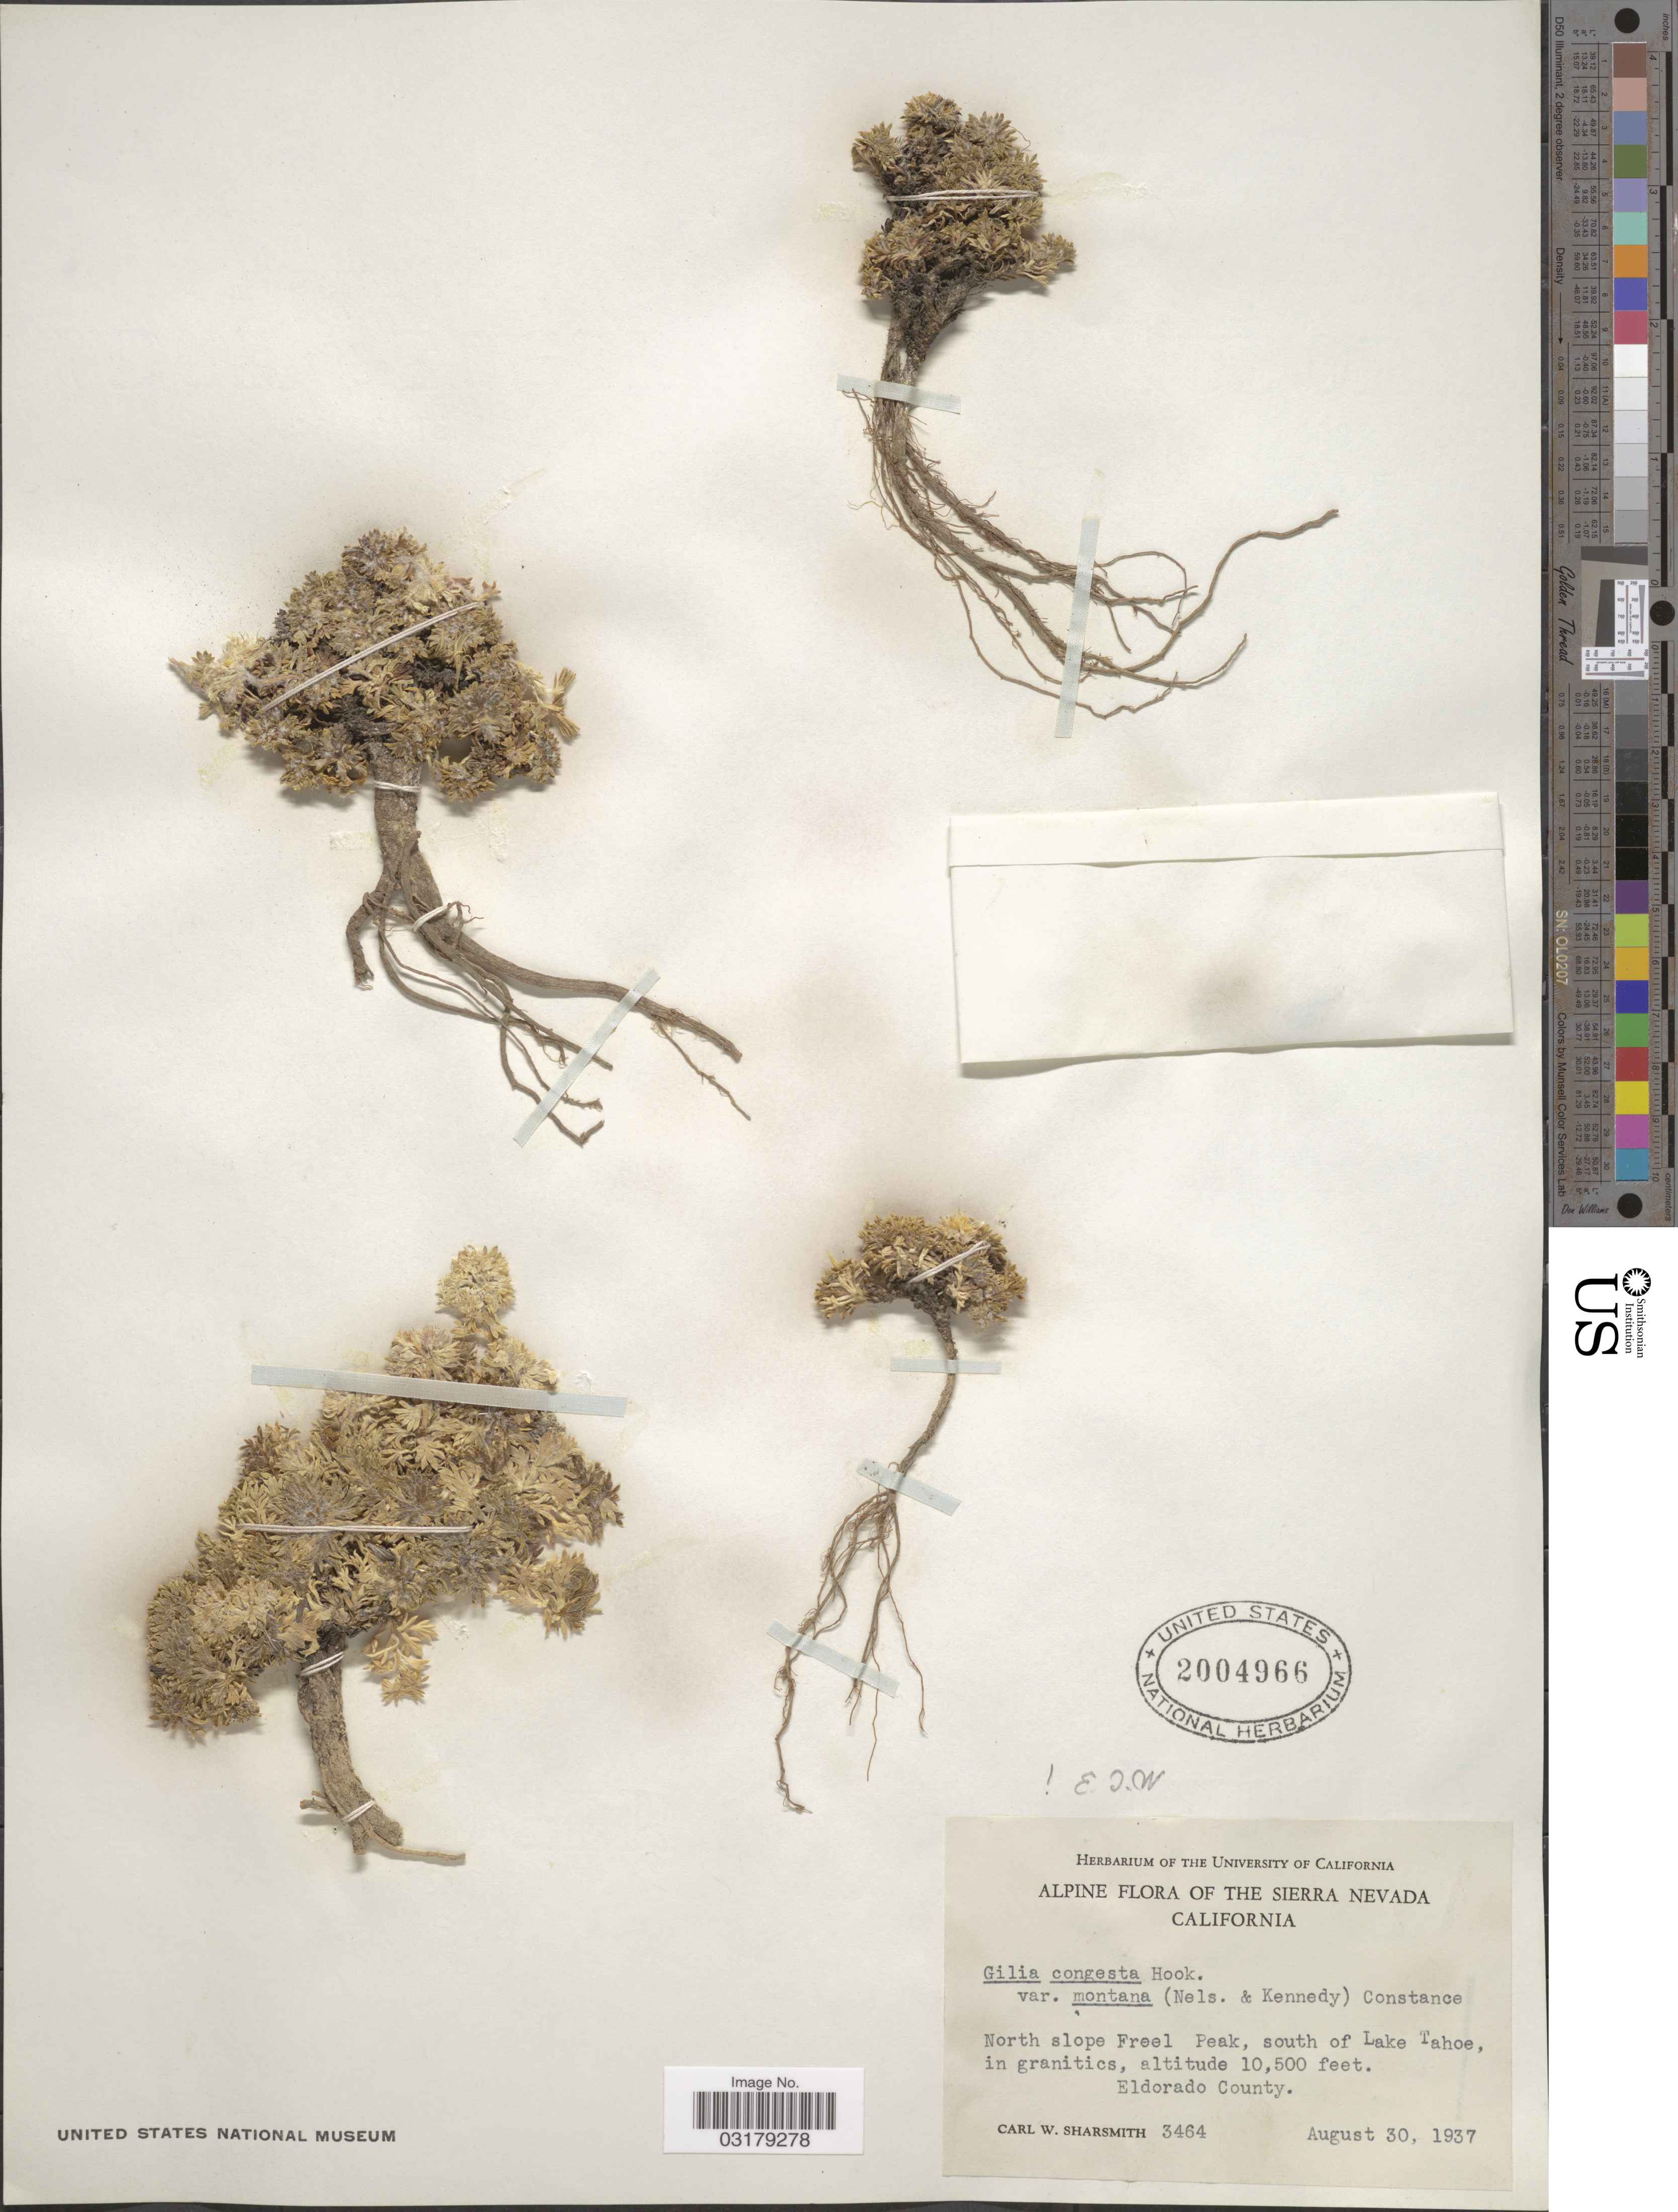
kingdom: Plantae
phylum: Tracheophyta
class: Magnoliopsida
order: Ericales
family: Polemoniaceae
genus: Ipomopsis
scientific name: Ipomopsis congesta var. montana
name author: (Constance & Rollins) Reveal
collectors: C. Sharsmith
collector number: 3464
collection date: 1937-08-30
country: United States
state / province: California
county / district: El Dorado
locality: Alpine flora of the Sierra Nevada. California. North slope Freel Peak, south of Lake Tahoe, Eldorado County.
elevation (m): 3200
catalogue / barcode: US 2004966